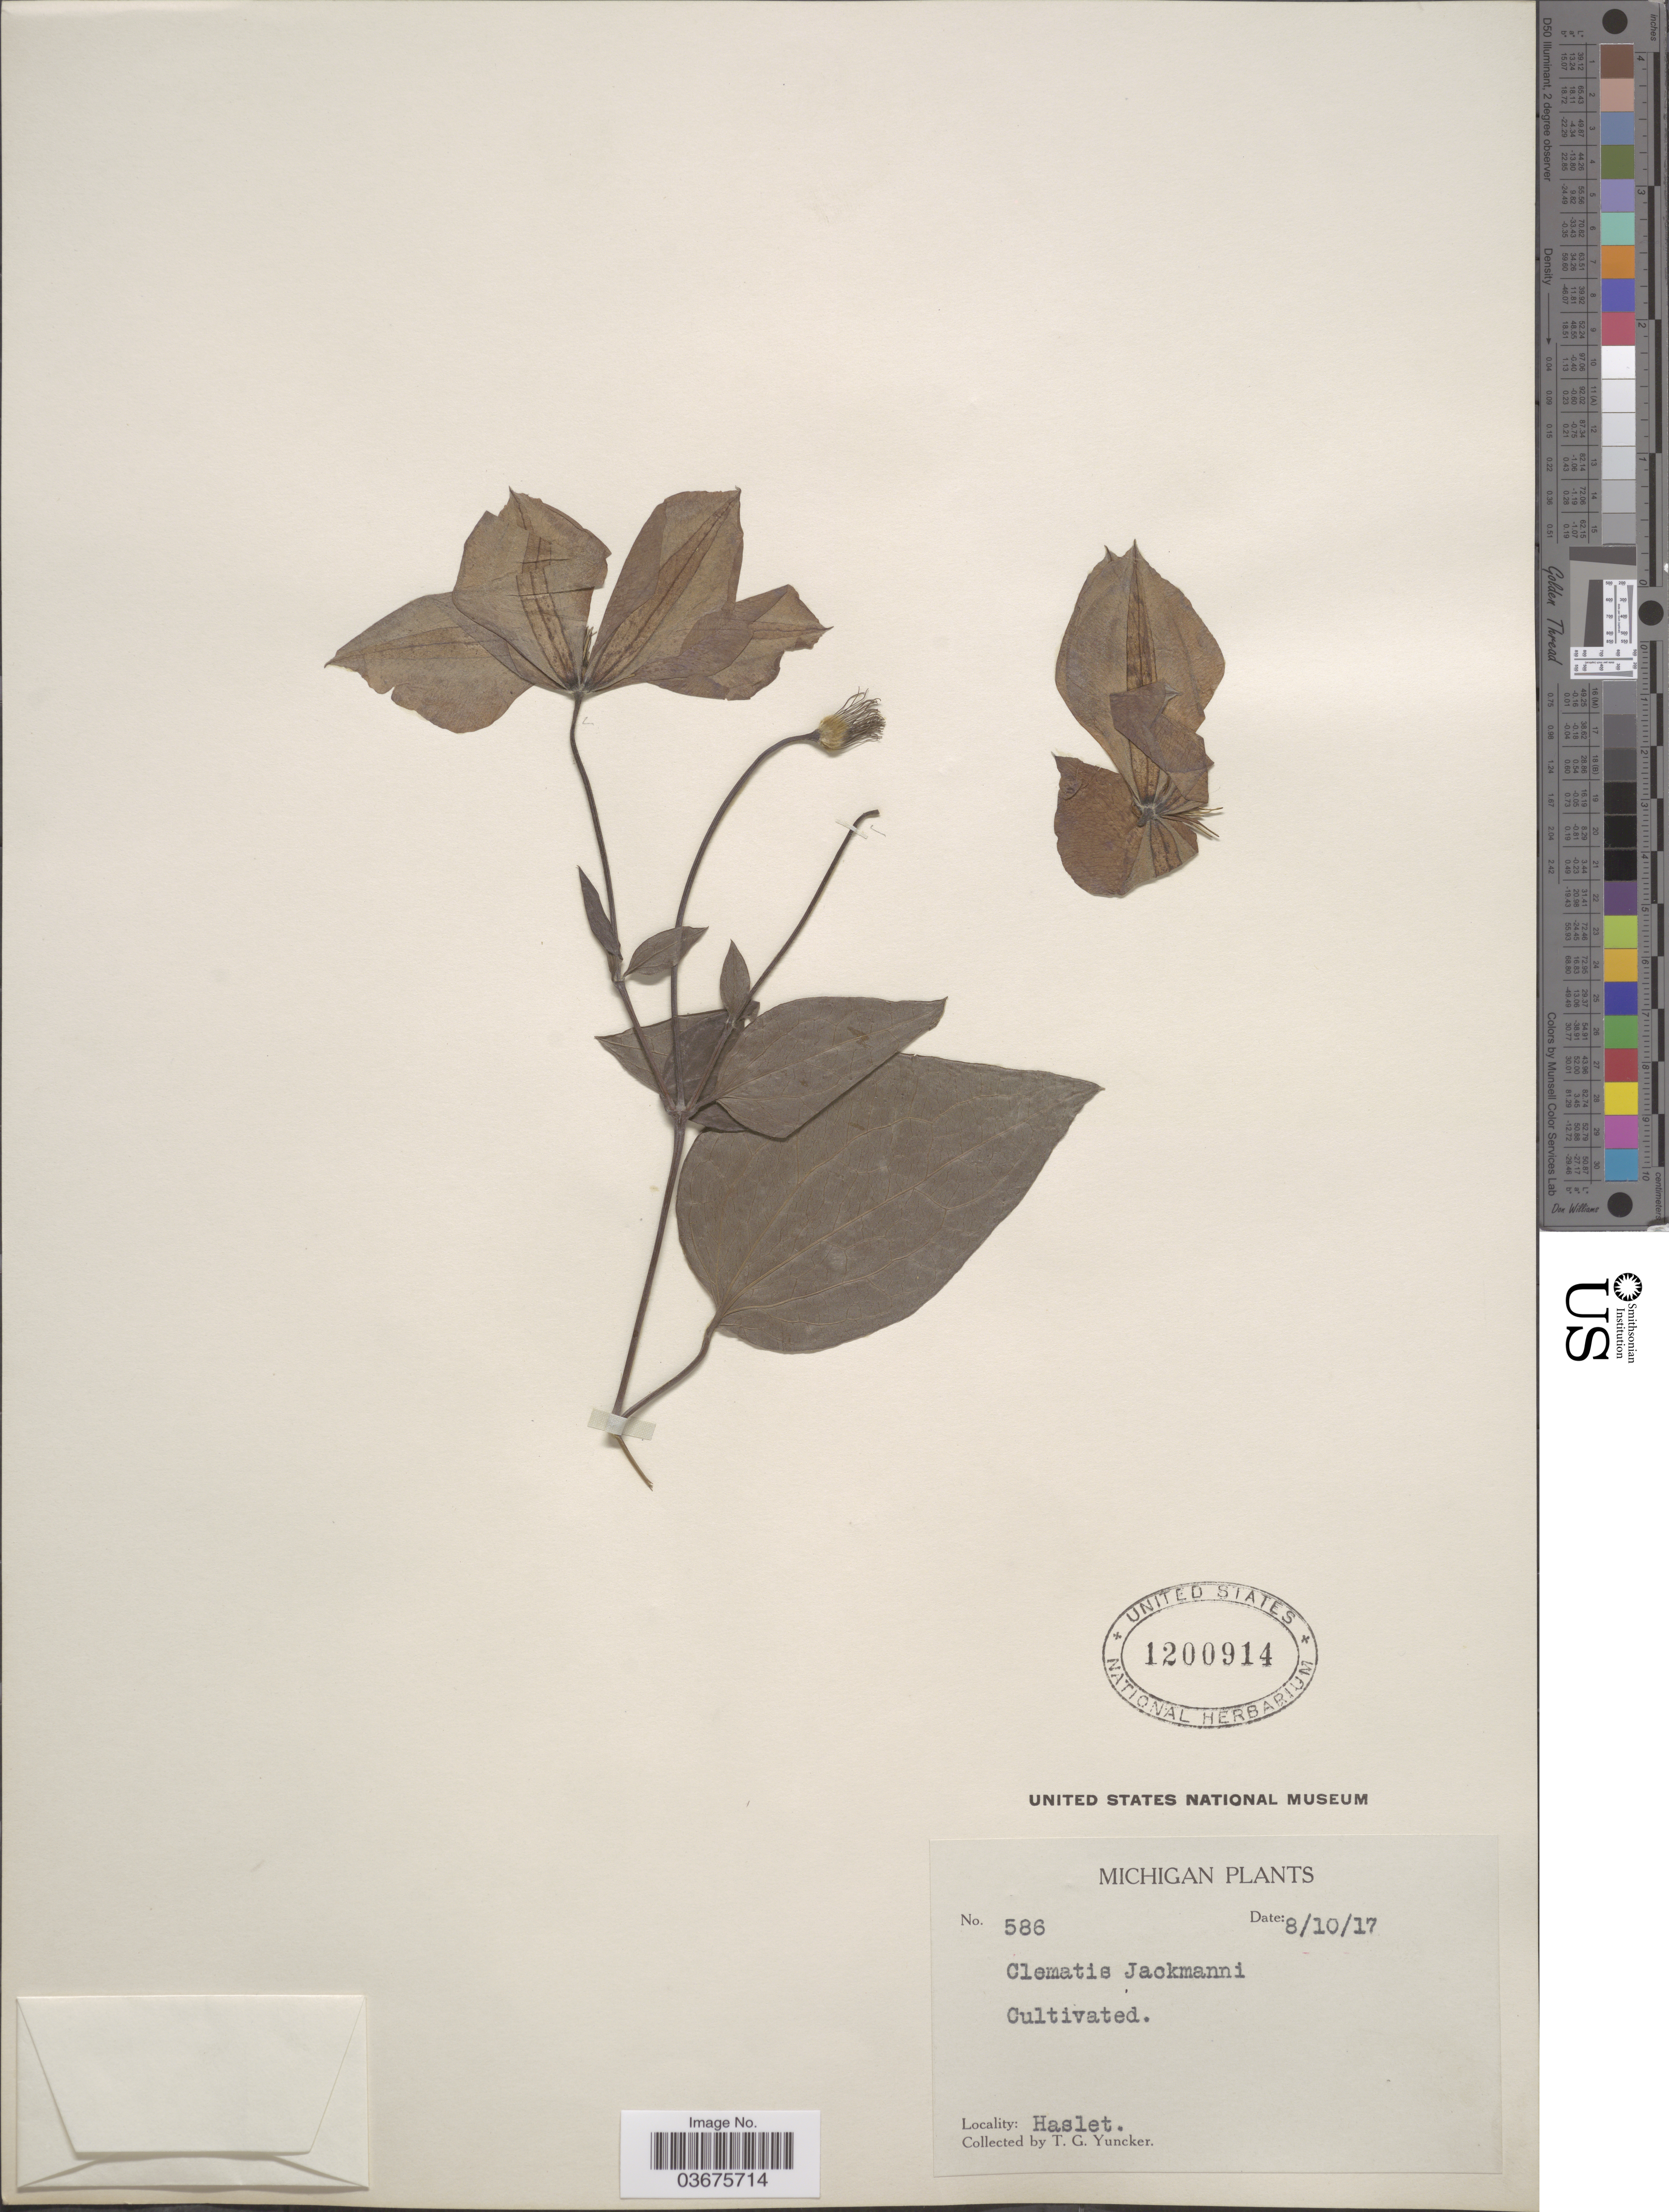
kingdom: Plantae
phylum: Tracheophyta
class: Magnoliopsida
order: Ranunculales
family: Ranunculaceae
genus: Clematis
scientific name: Clematis jackmanii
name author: T. Moore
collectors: T. G. Yuncker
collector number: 586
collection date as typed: Transcribed d/m/y: 10/8/17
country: United States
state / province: Michigan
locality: Haslet.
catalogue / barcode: US 1200914